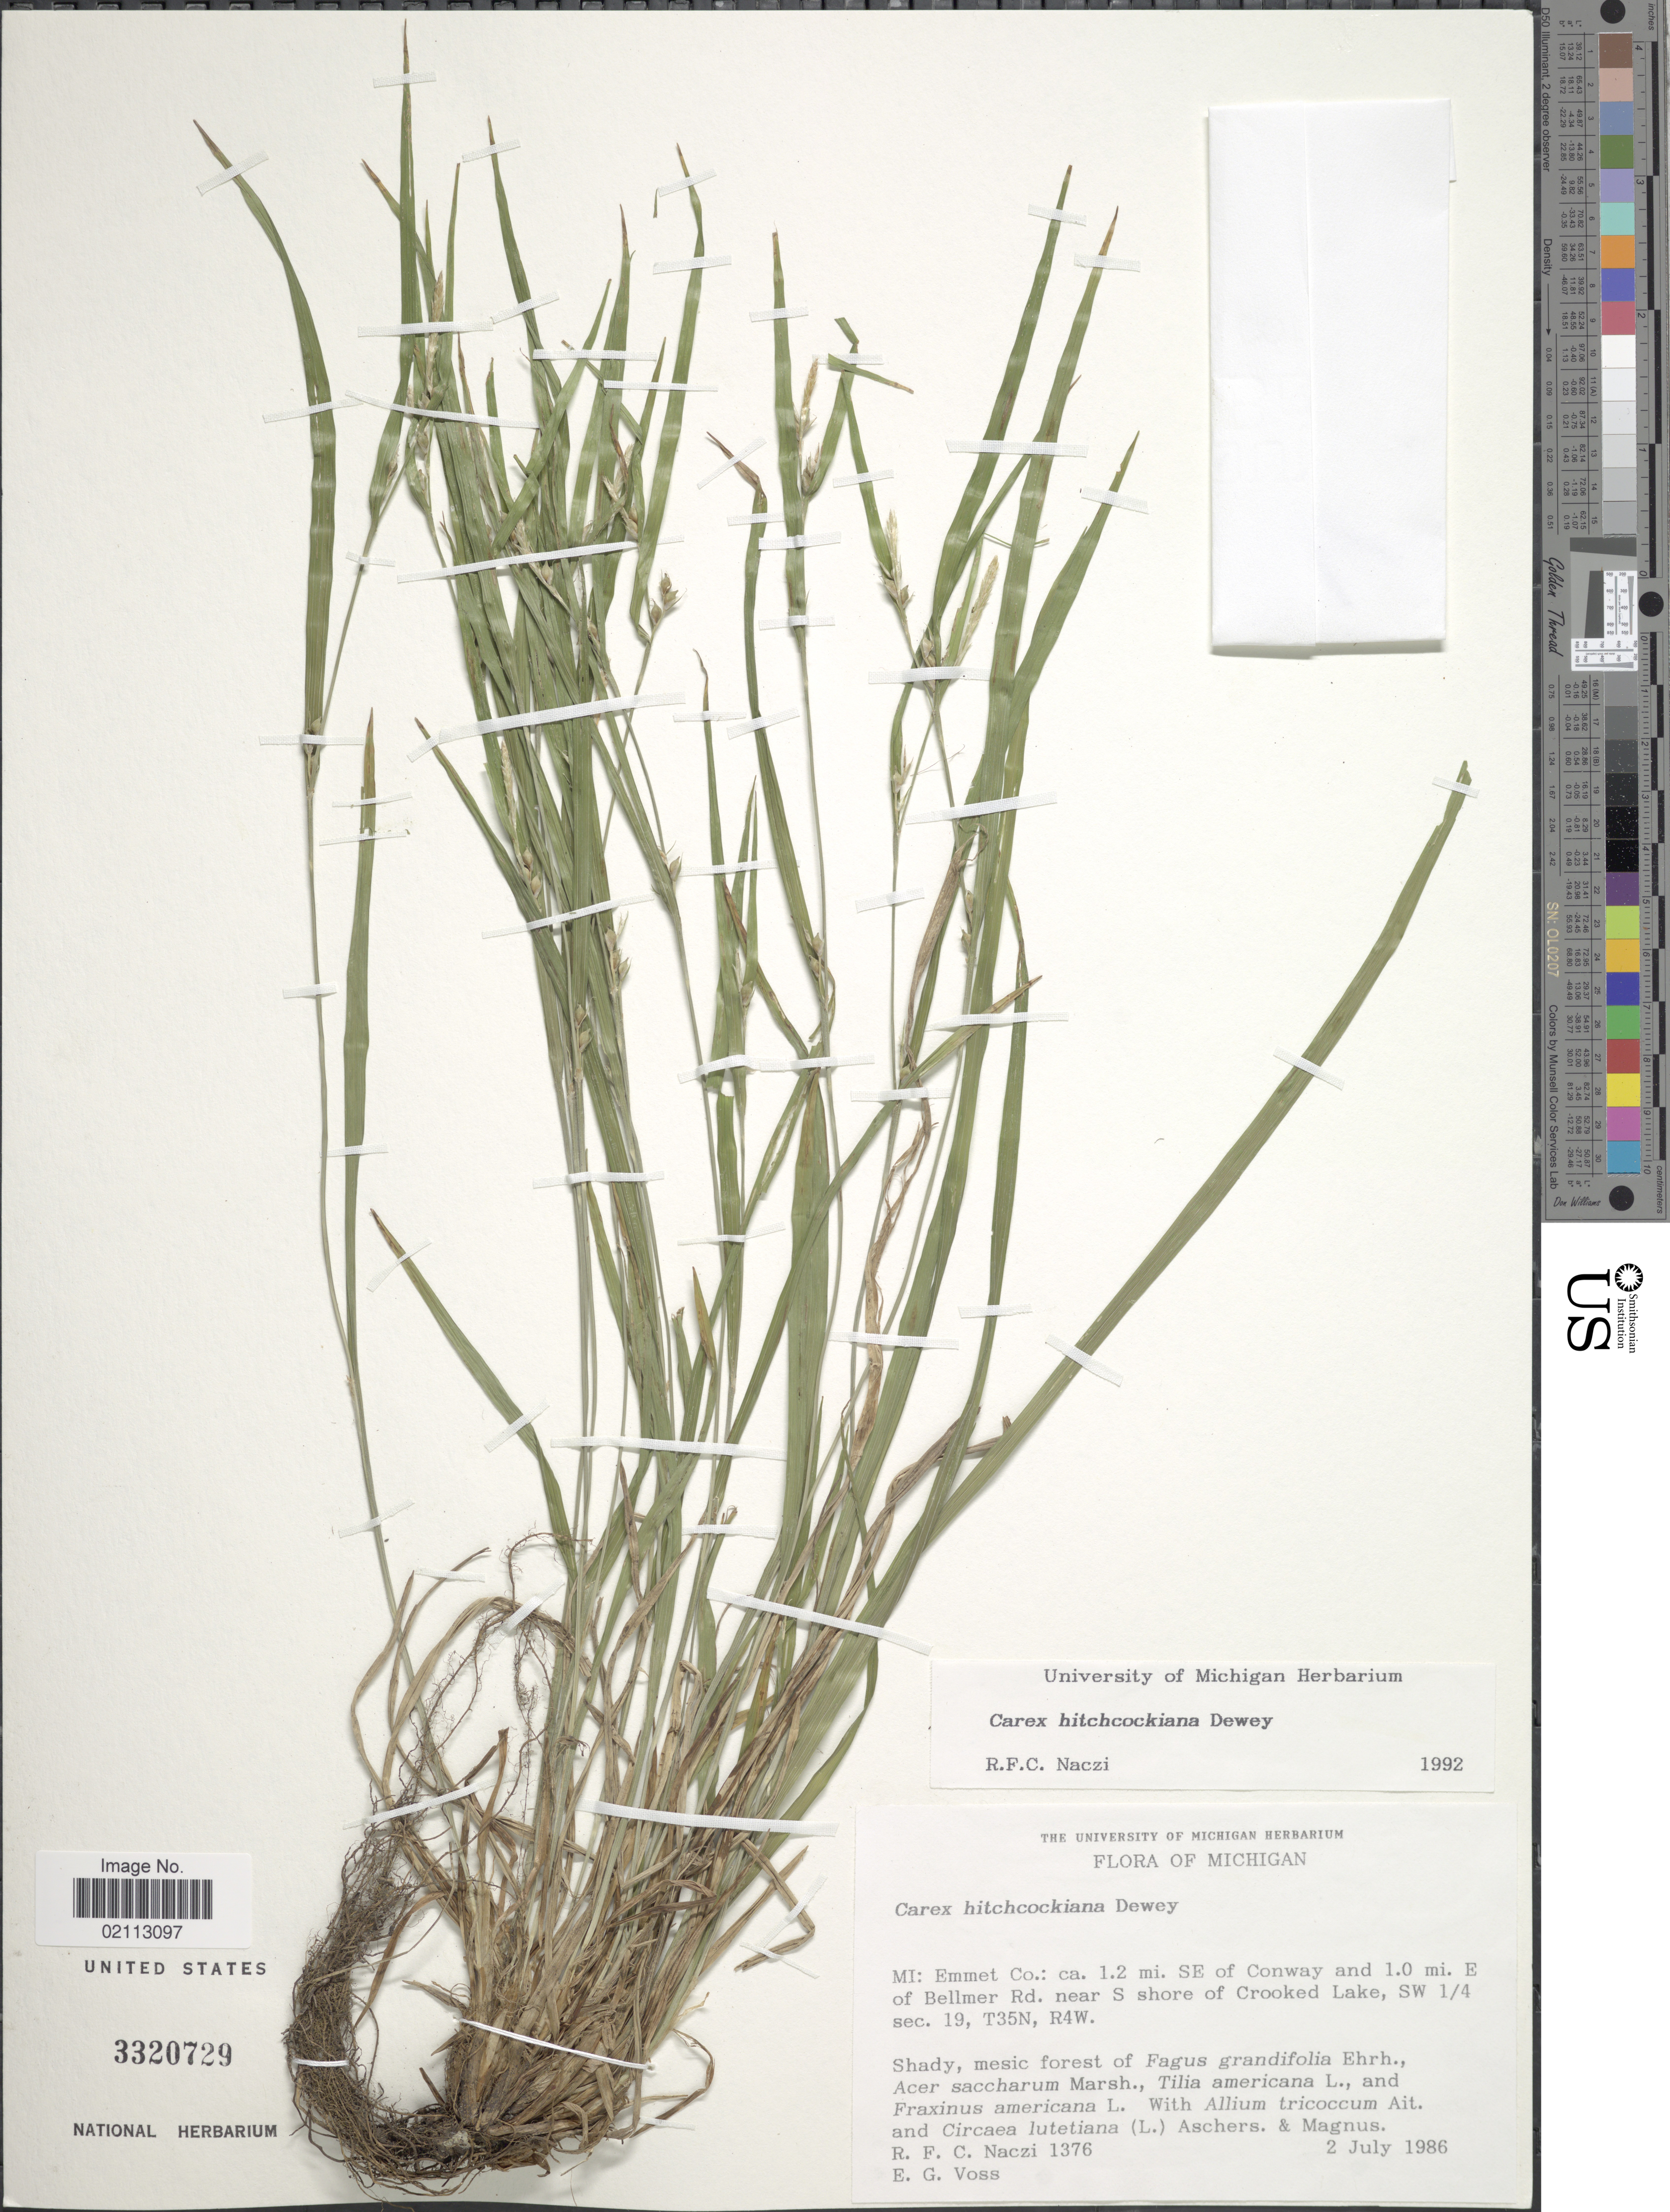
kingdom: Plantae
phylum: Tracheophyta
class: Liliopsida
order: Poales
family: Cyperaceae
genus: Carex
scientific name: Carex hitchcockiana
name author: Dewey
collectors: R. F. C. Naczi & E. G. Voss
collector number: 1376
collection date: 1986-07-02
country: United States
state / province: Michigan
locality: Emmet Co.: ca. 1.2 mi. SE of Caonway and 1.0 Mi. E of Bellmer Rd. near S shore of Crooked Lake, SW 1/4 sec. 19, T35N, R4W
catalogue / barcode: US 3320729